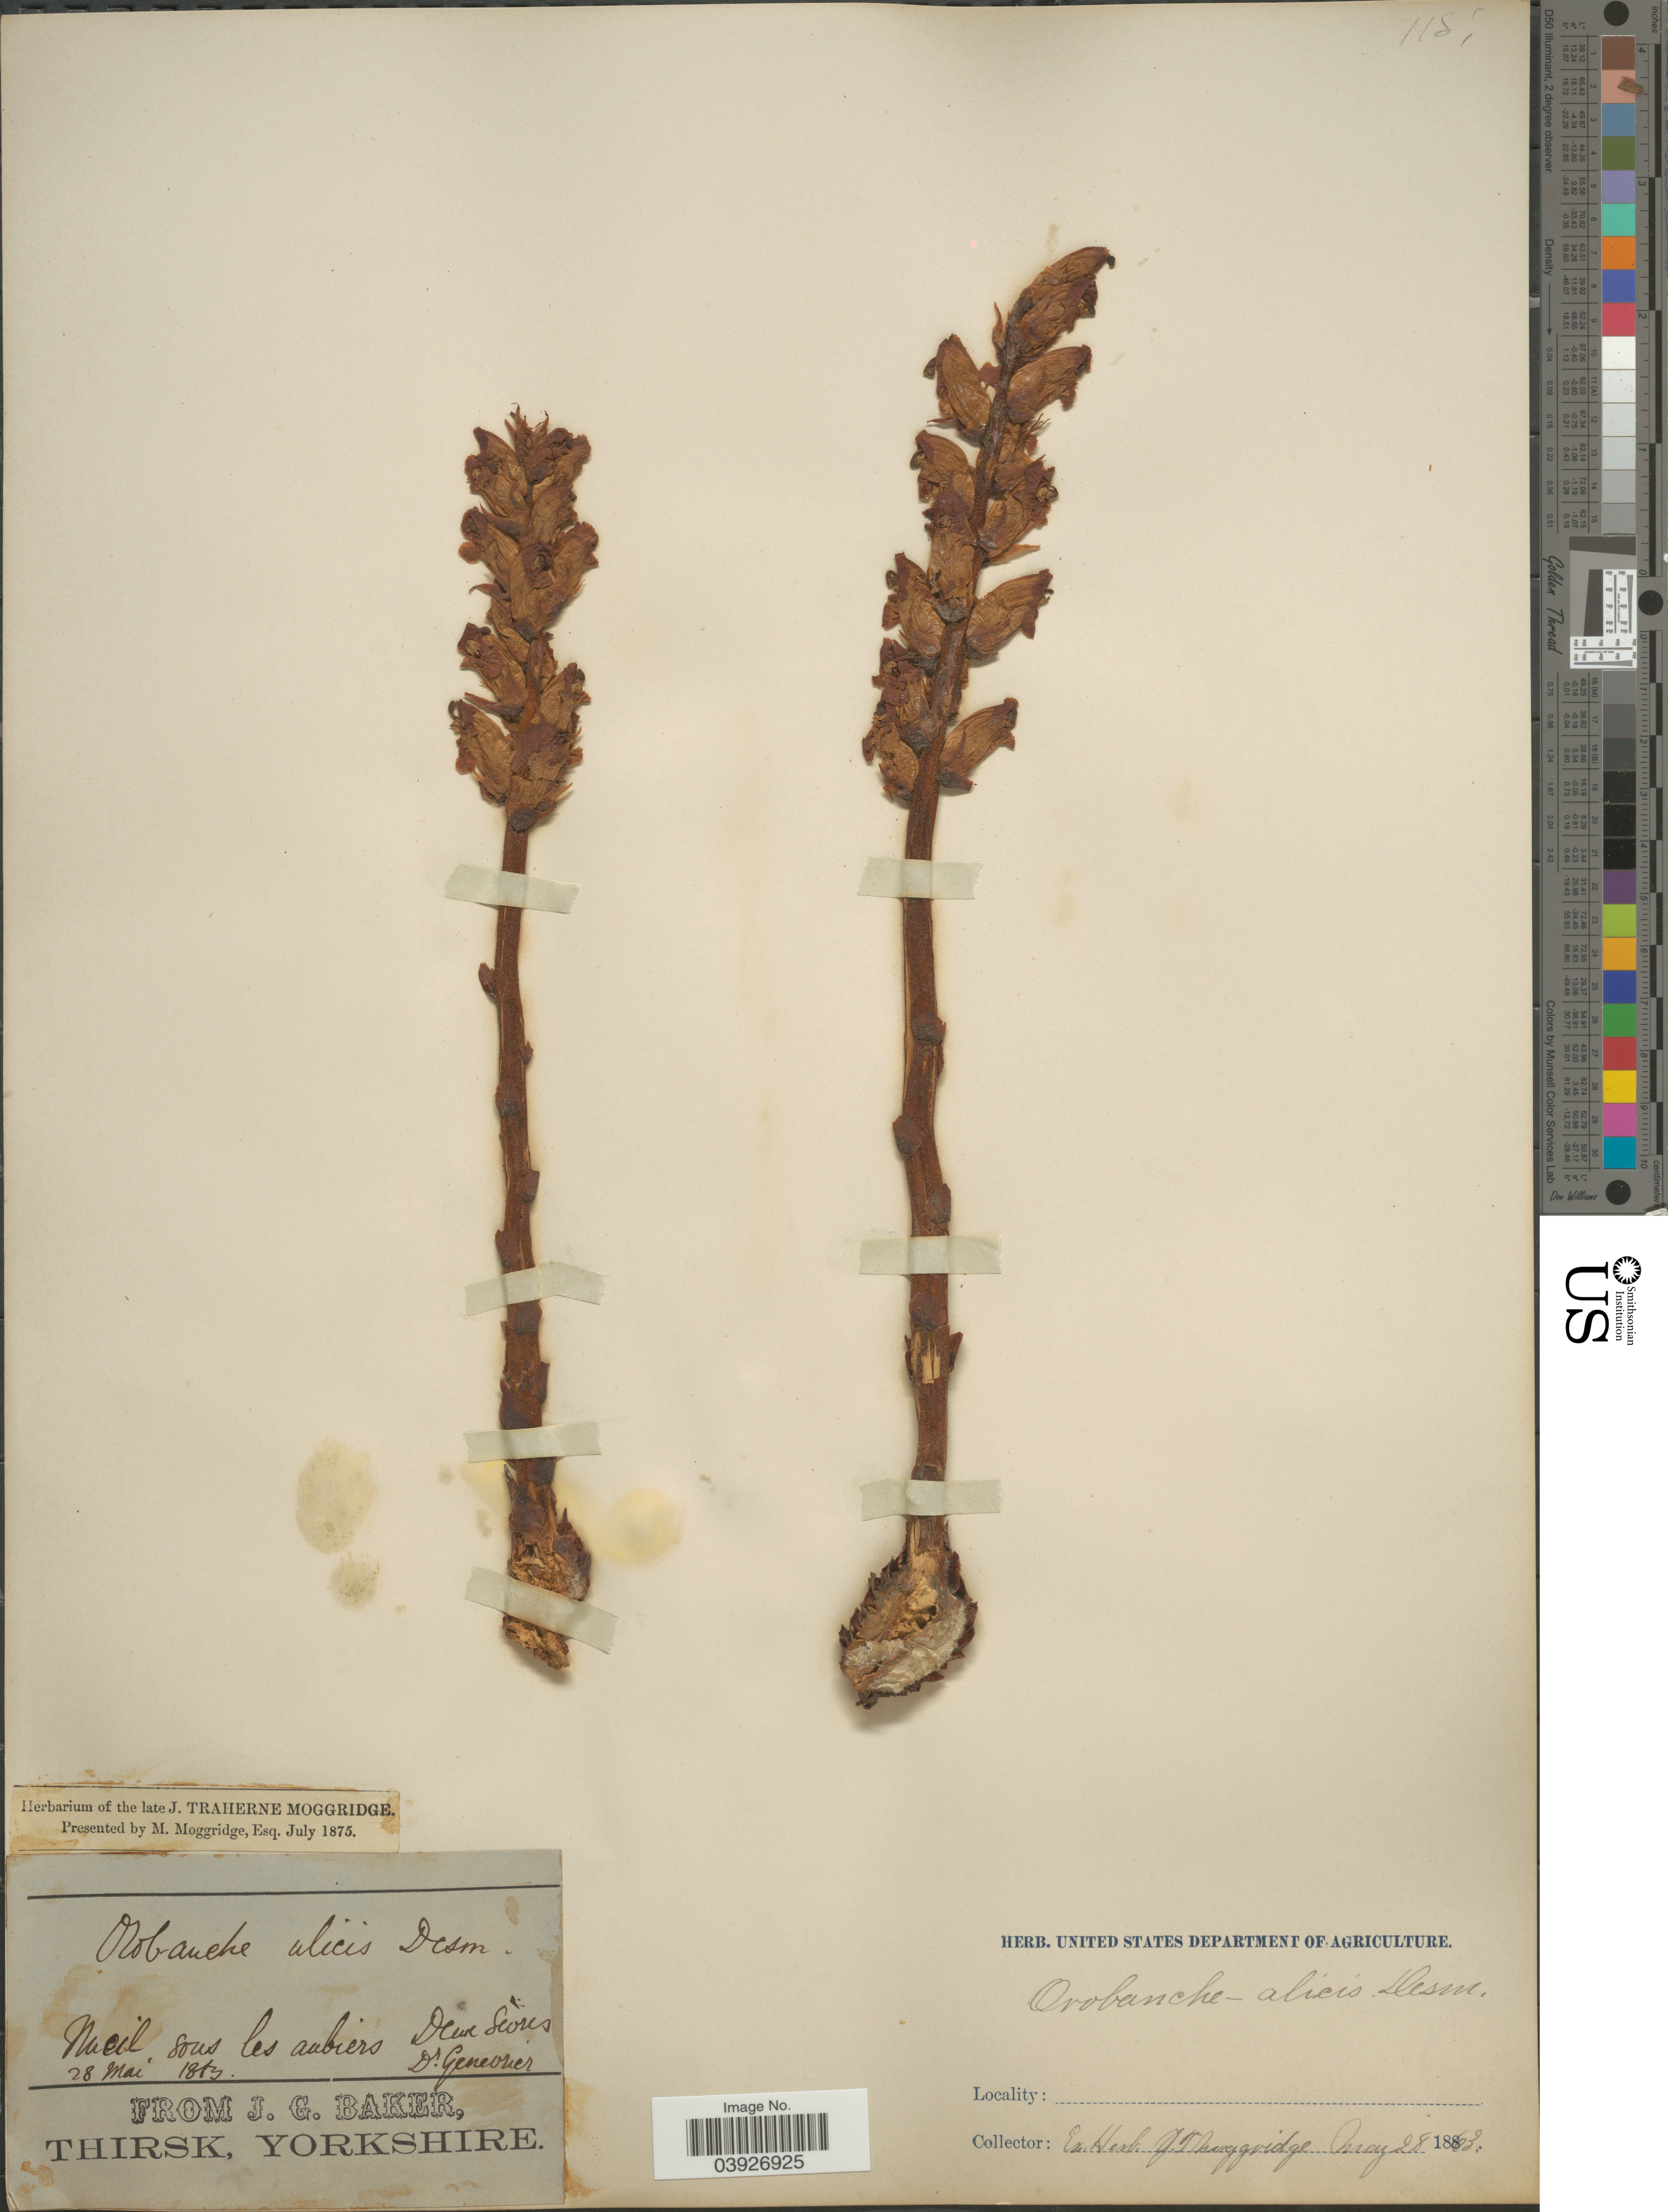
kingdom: Plantae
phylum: Tracheophyta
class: Magnoliopsida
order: Lamiales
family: Orobanchaceae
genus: Orobanche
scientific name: Orobanche ulicis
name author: Des Moul.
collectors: Genevier & Collector illegible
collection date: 1863-05-28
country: China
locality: Nueil sous les aubiers.